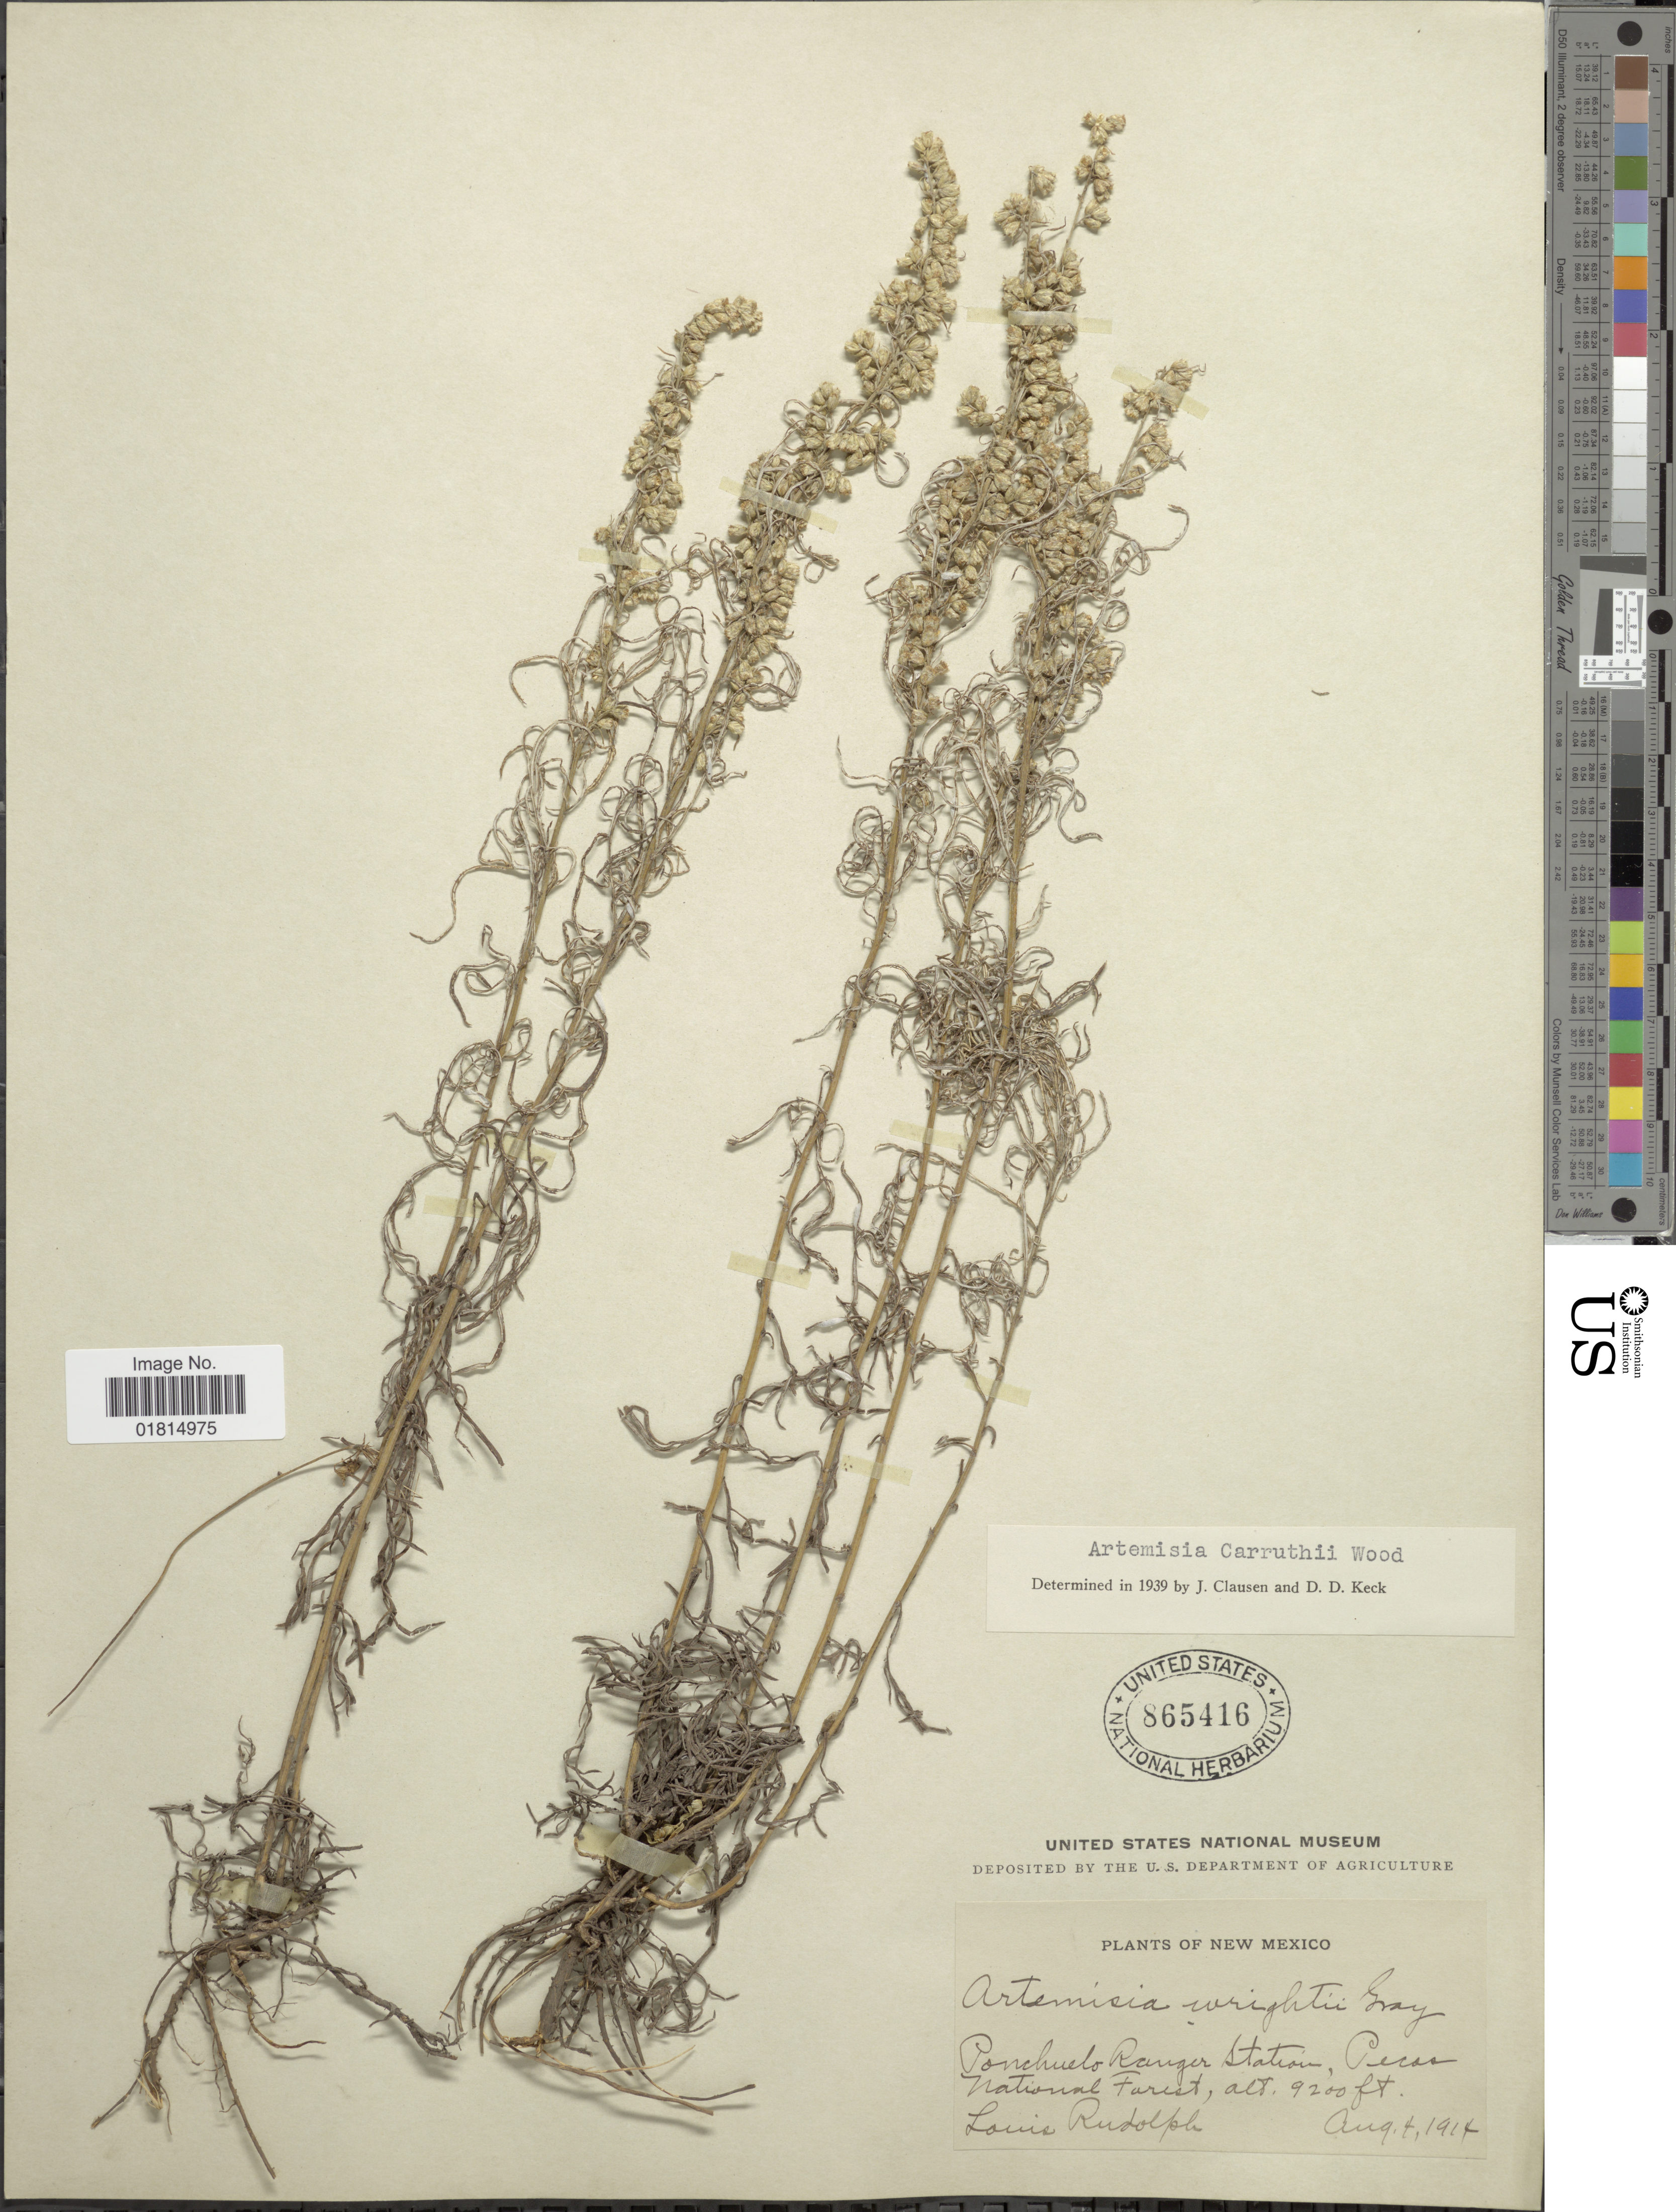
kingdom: Plantae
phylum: Tracheophyta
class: Magnoliopsida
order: Asterales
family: Asteraceae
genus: Artemisia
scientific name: Artemisia carruthii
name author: Alph. Wood ex Carruth.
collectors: L. Rudolph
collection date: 1914-08-04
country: United States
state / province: New Mexico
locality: Ponchuelo Ranger Station, Pecas National Forest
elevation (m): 2804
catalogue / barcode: US 865416